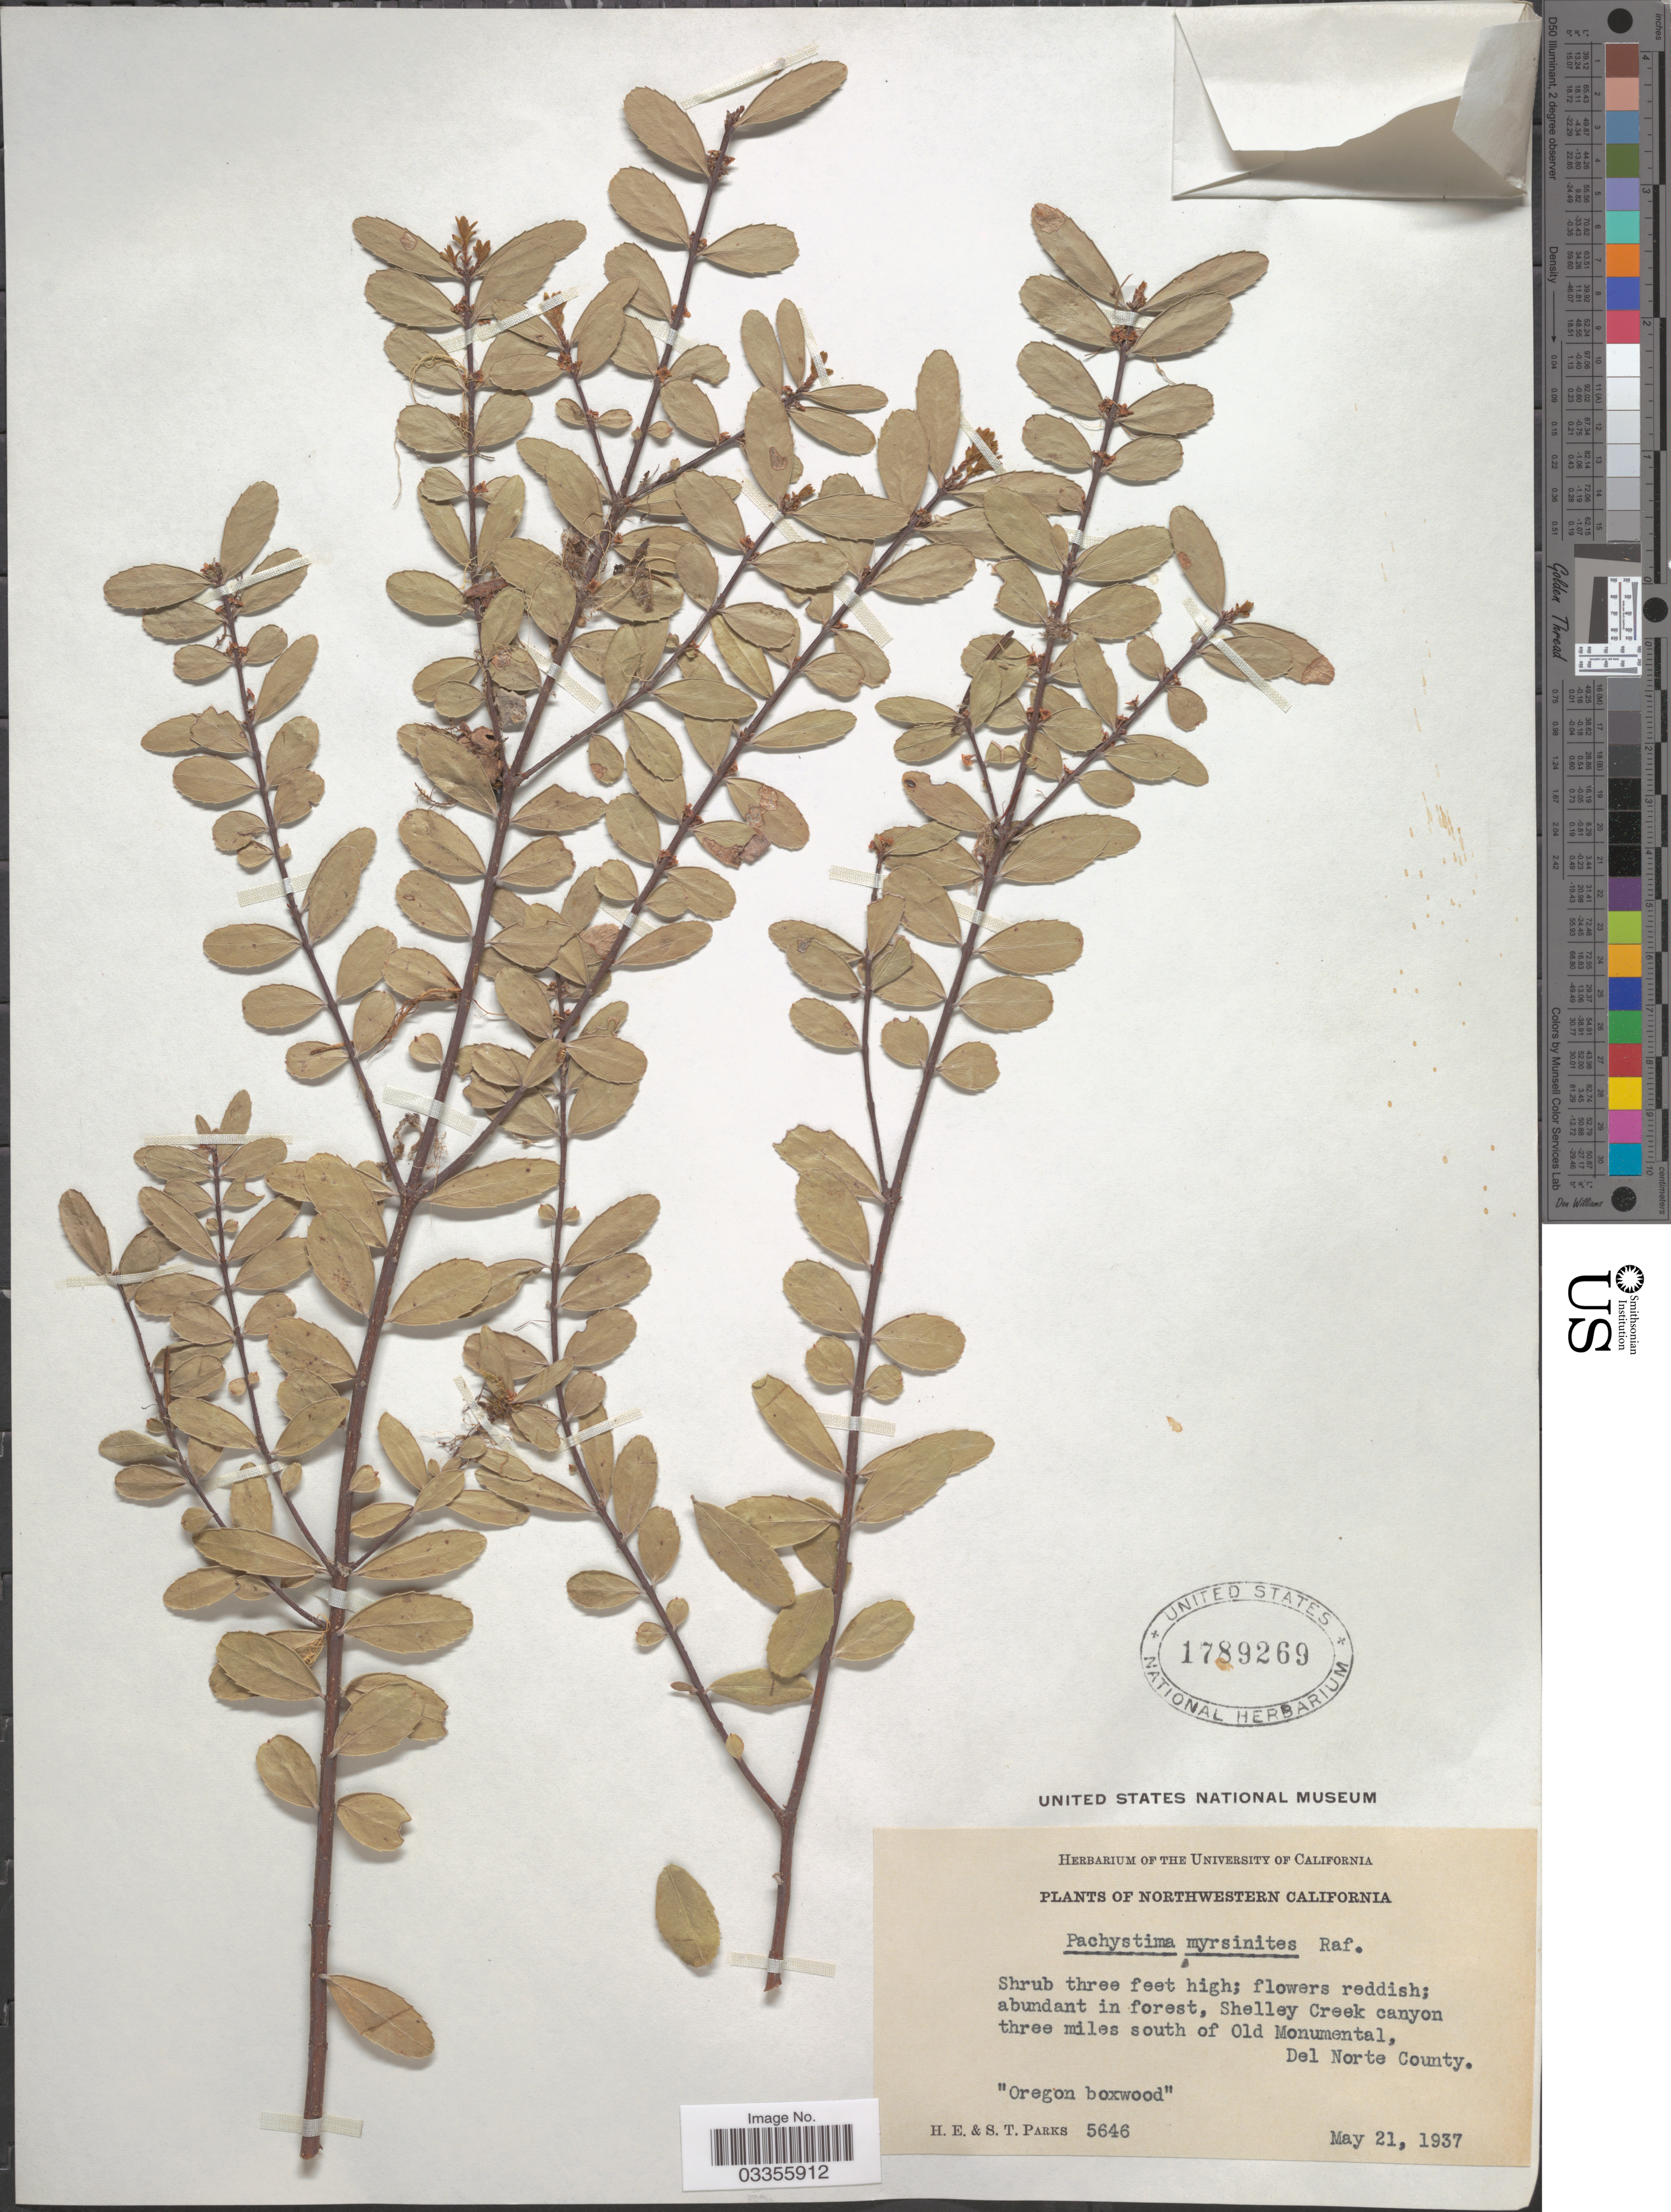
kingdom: Plantae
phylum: Tracheophyta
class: Magnoliopsida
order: Celastrales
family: Celastraceae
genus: Paxistima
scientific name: Paxistima myrsinites subsp. myrsinites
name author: (Pursh) Raf.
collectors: H. E. Parks & S. Parks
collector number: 5646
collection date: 1937-05-21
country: United States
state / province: California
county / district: Del Norte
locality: Northwestern California. Shelley Creek canyon three miles south of Old Monumental, Del Norte County.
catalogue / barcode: US 1789269